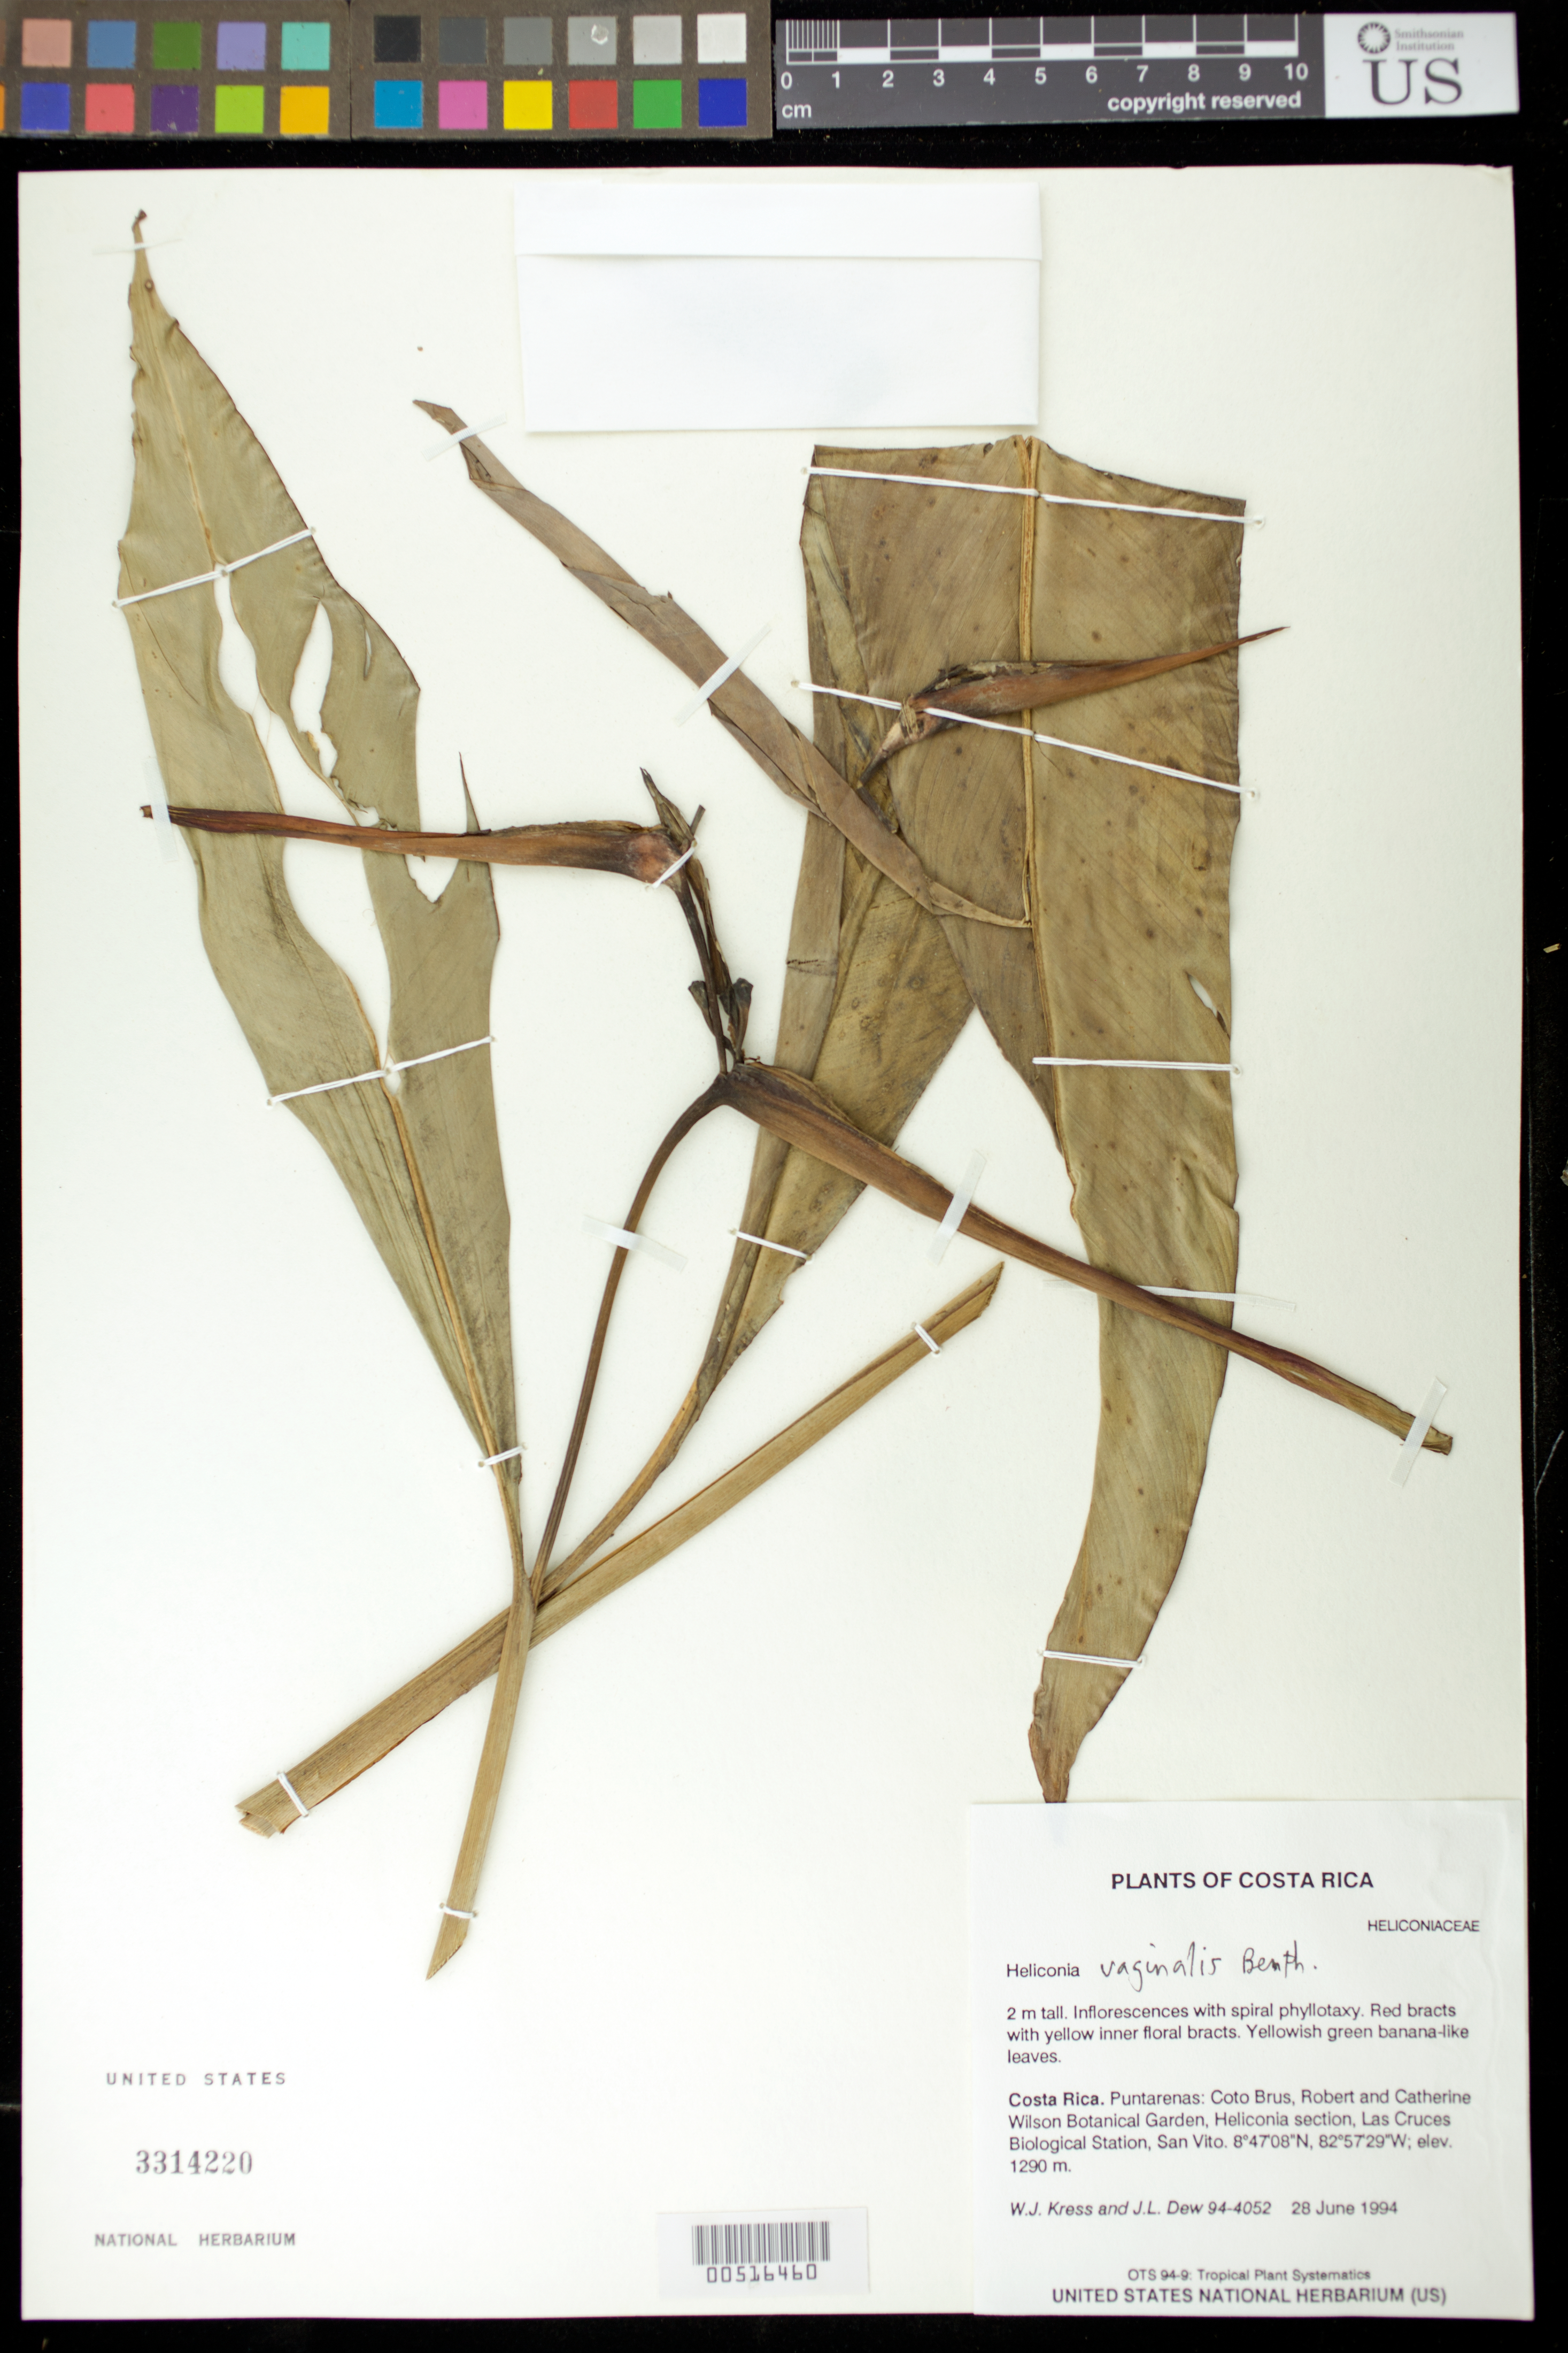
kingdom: Plantae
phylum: Tracheophyta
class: Liliopsida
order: Zingiberales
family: Heliconiaceae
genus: Heliconia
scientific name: Heliconia vaginalis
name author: Benth.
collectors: W. J. Kress & J. L. Dew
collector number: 94-4052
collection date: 1994-06-28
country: Costa Rica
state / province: Puntarenas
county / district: Coto Brus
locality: Robert & Catherine Wilson Botanical Garden, Las Cruces Biological Station, San Vito. Heliconia section.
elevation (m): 1290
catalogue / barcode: US 3314220